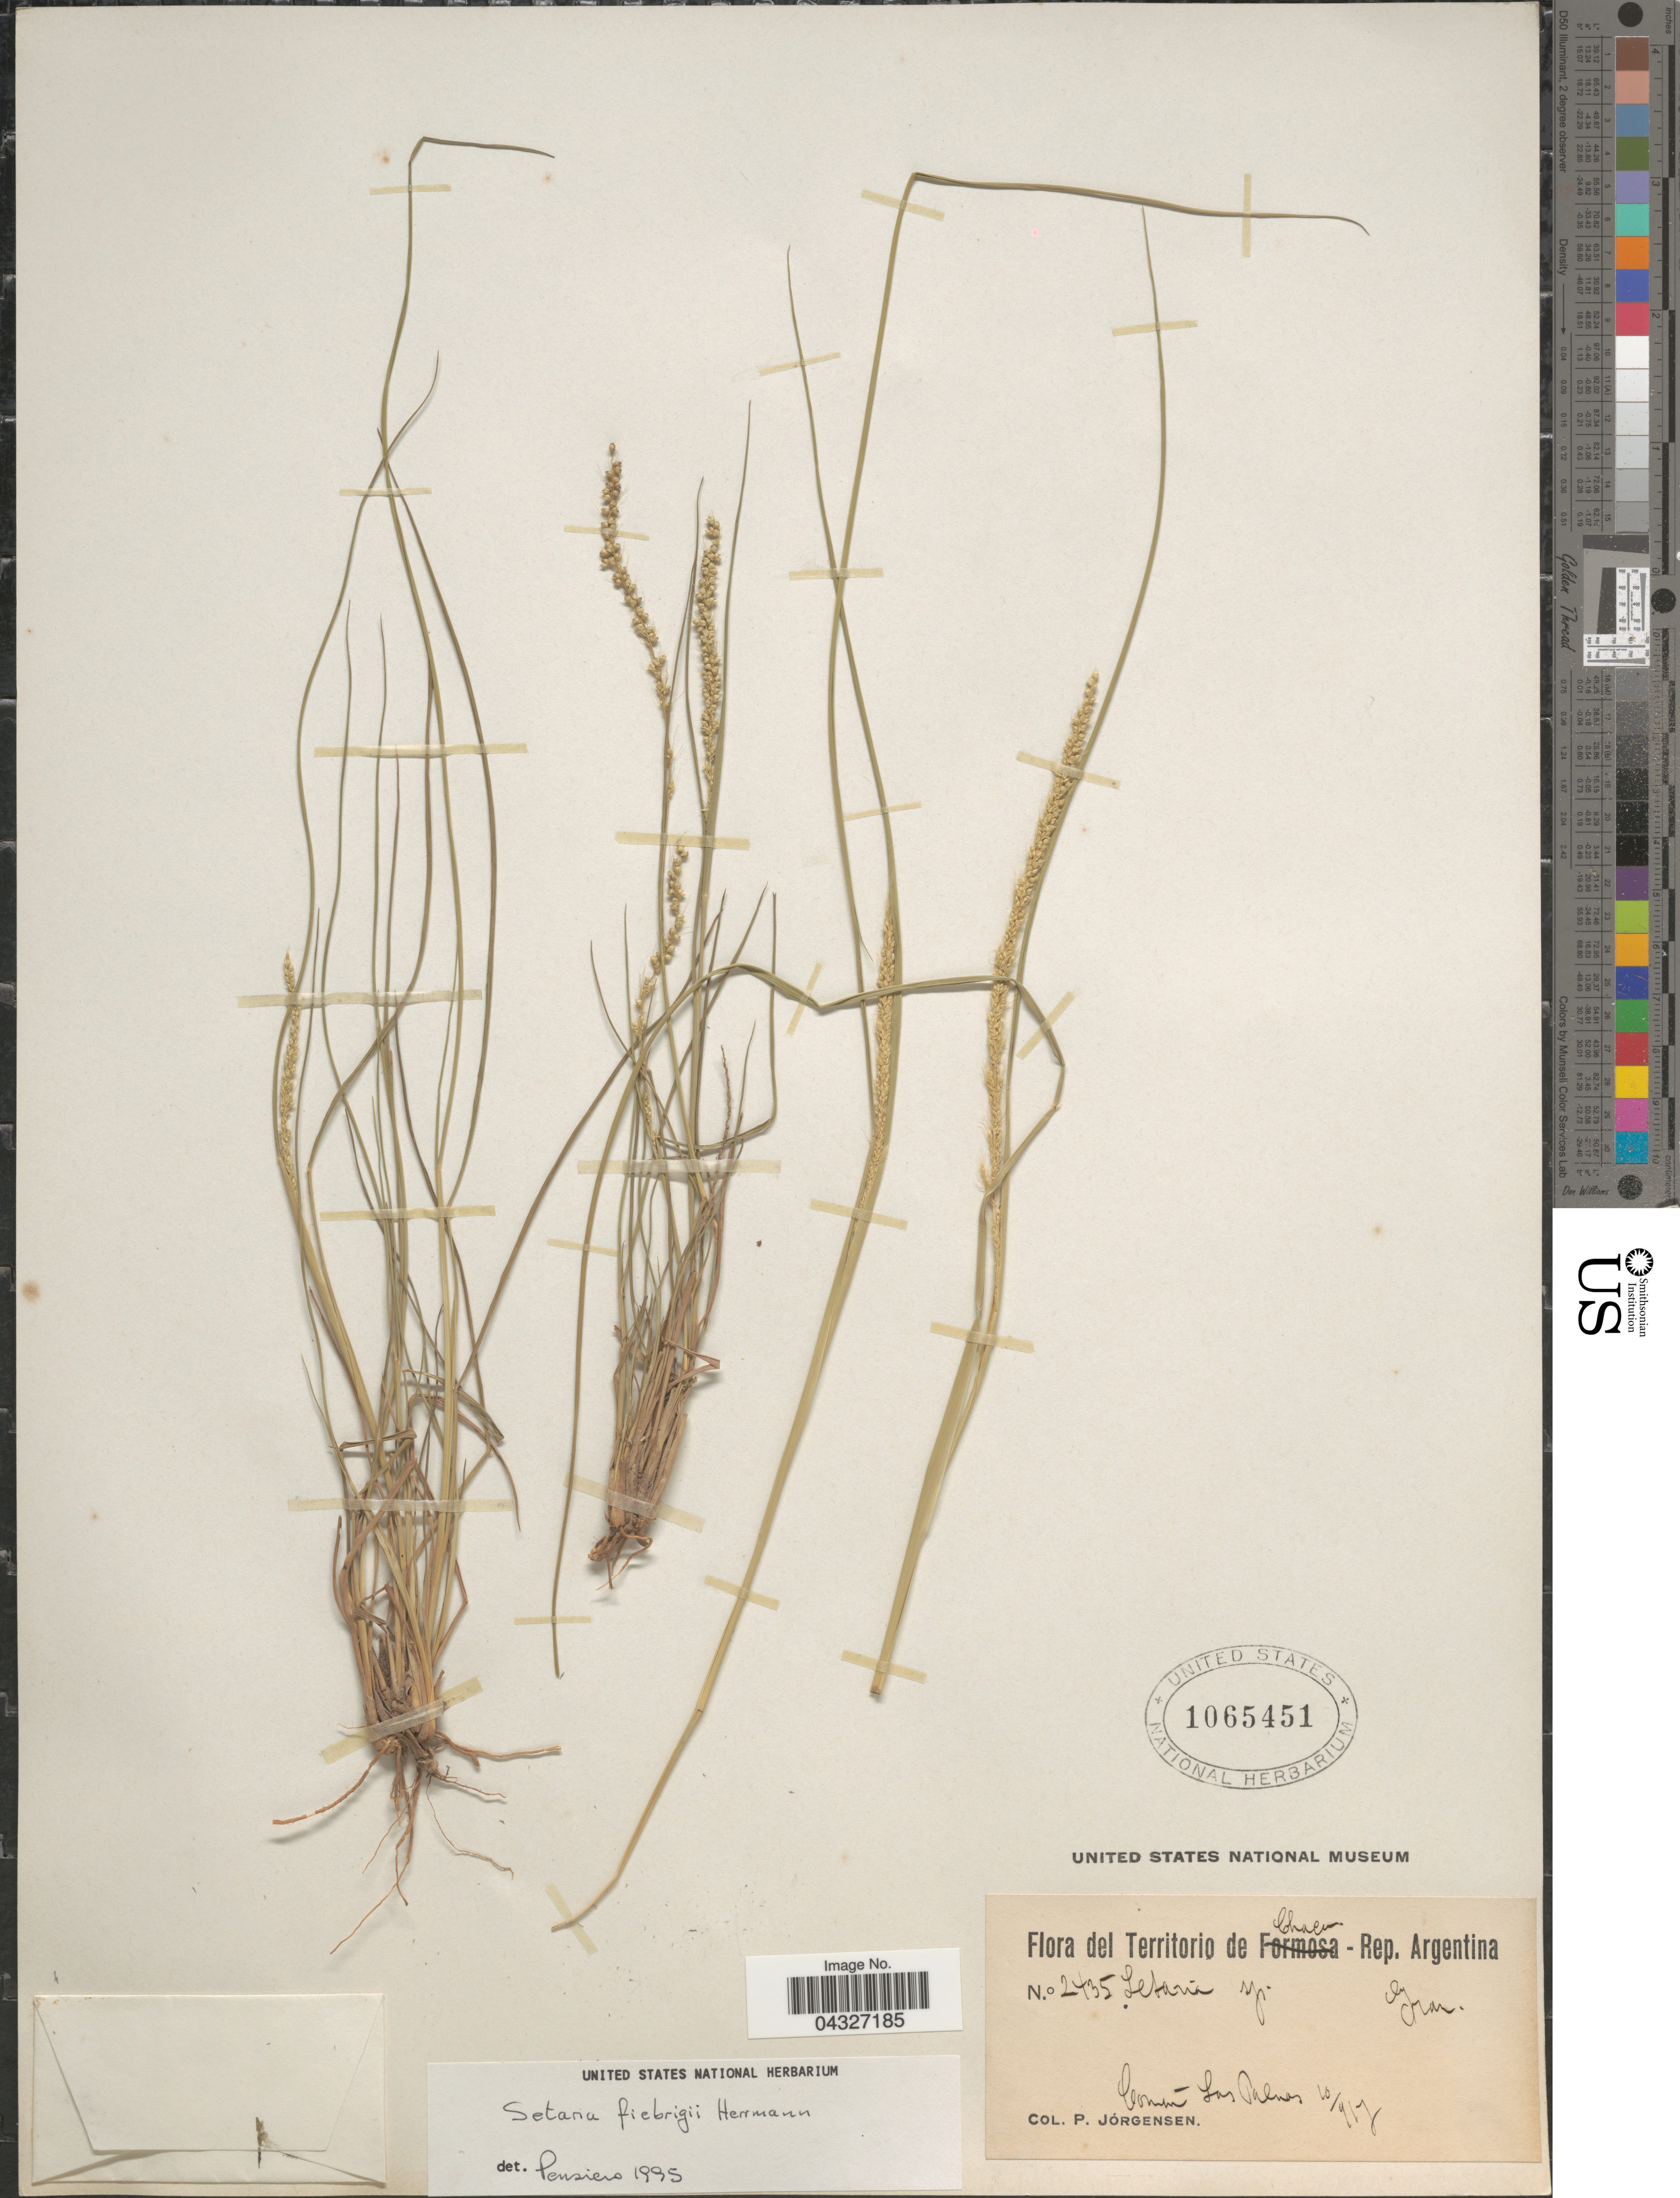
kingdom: Plantae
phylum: Tracheophyta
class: Liliopsida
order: Poales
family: Poaceae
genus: Setaria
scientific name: Setaria fiebrigii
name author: R.A.W. Herrm.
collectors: P. Jörgensen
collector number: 2435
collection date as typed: Transcribed d/m/y: 10/9/17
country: Argentina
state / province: Chaco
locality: Territorio de Chaco. Común Las Palmas.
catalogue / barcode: US 1065451